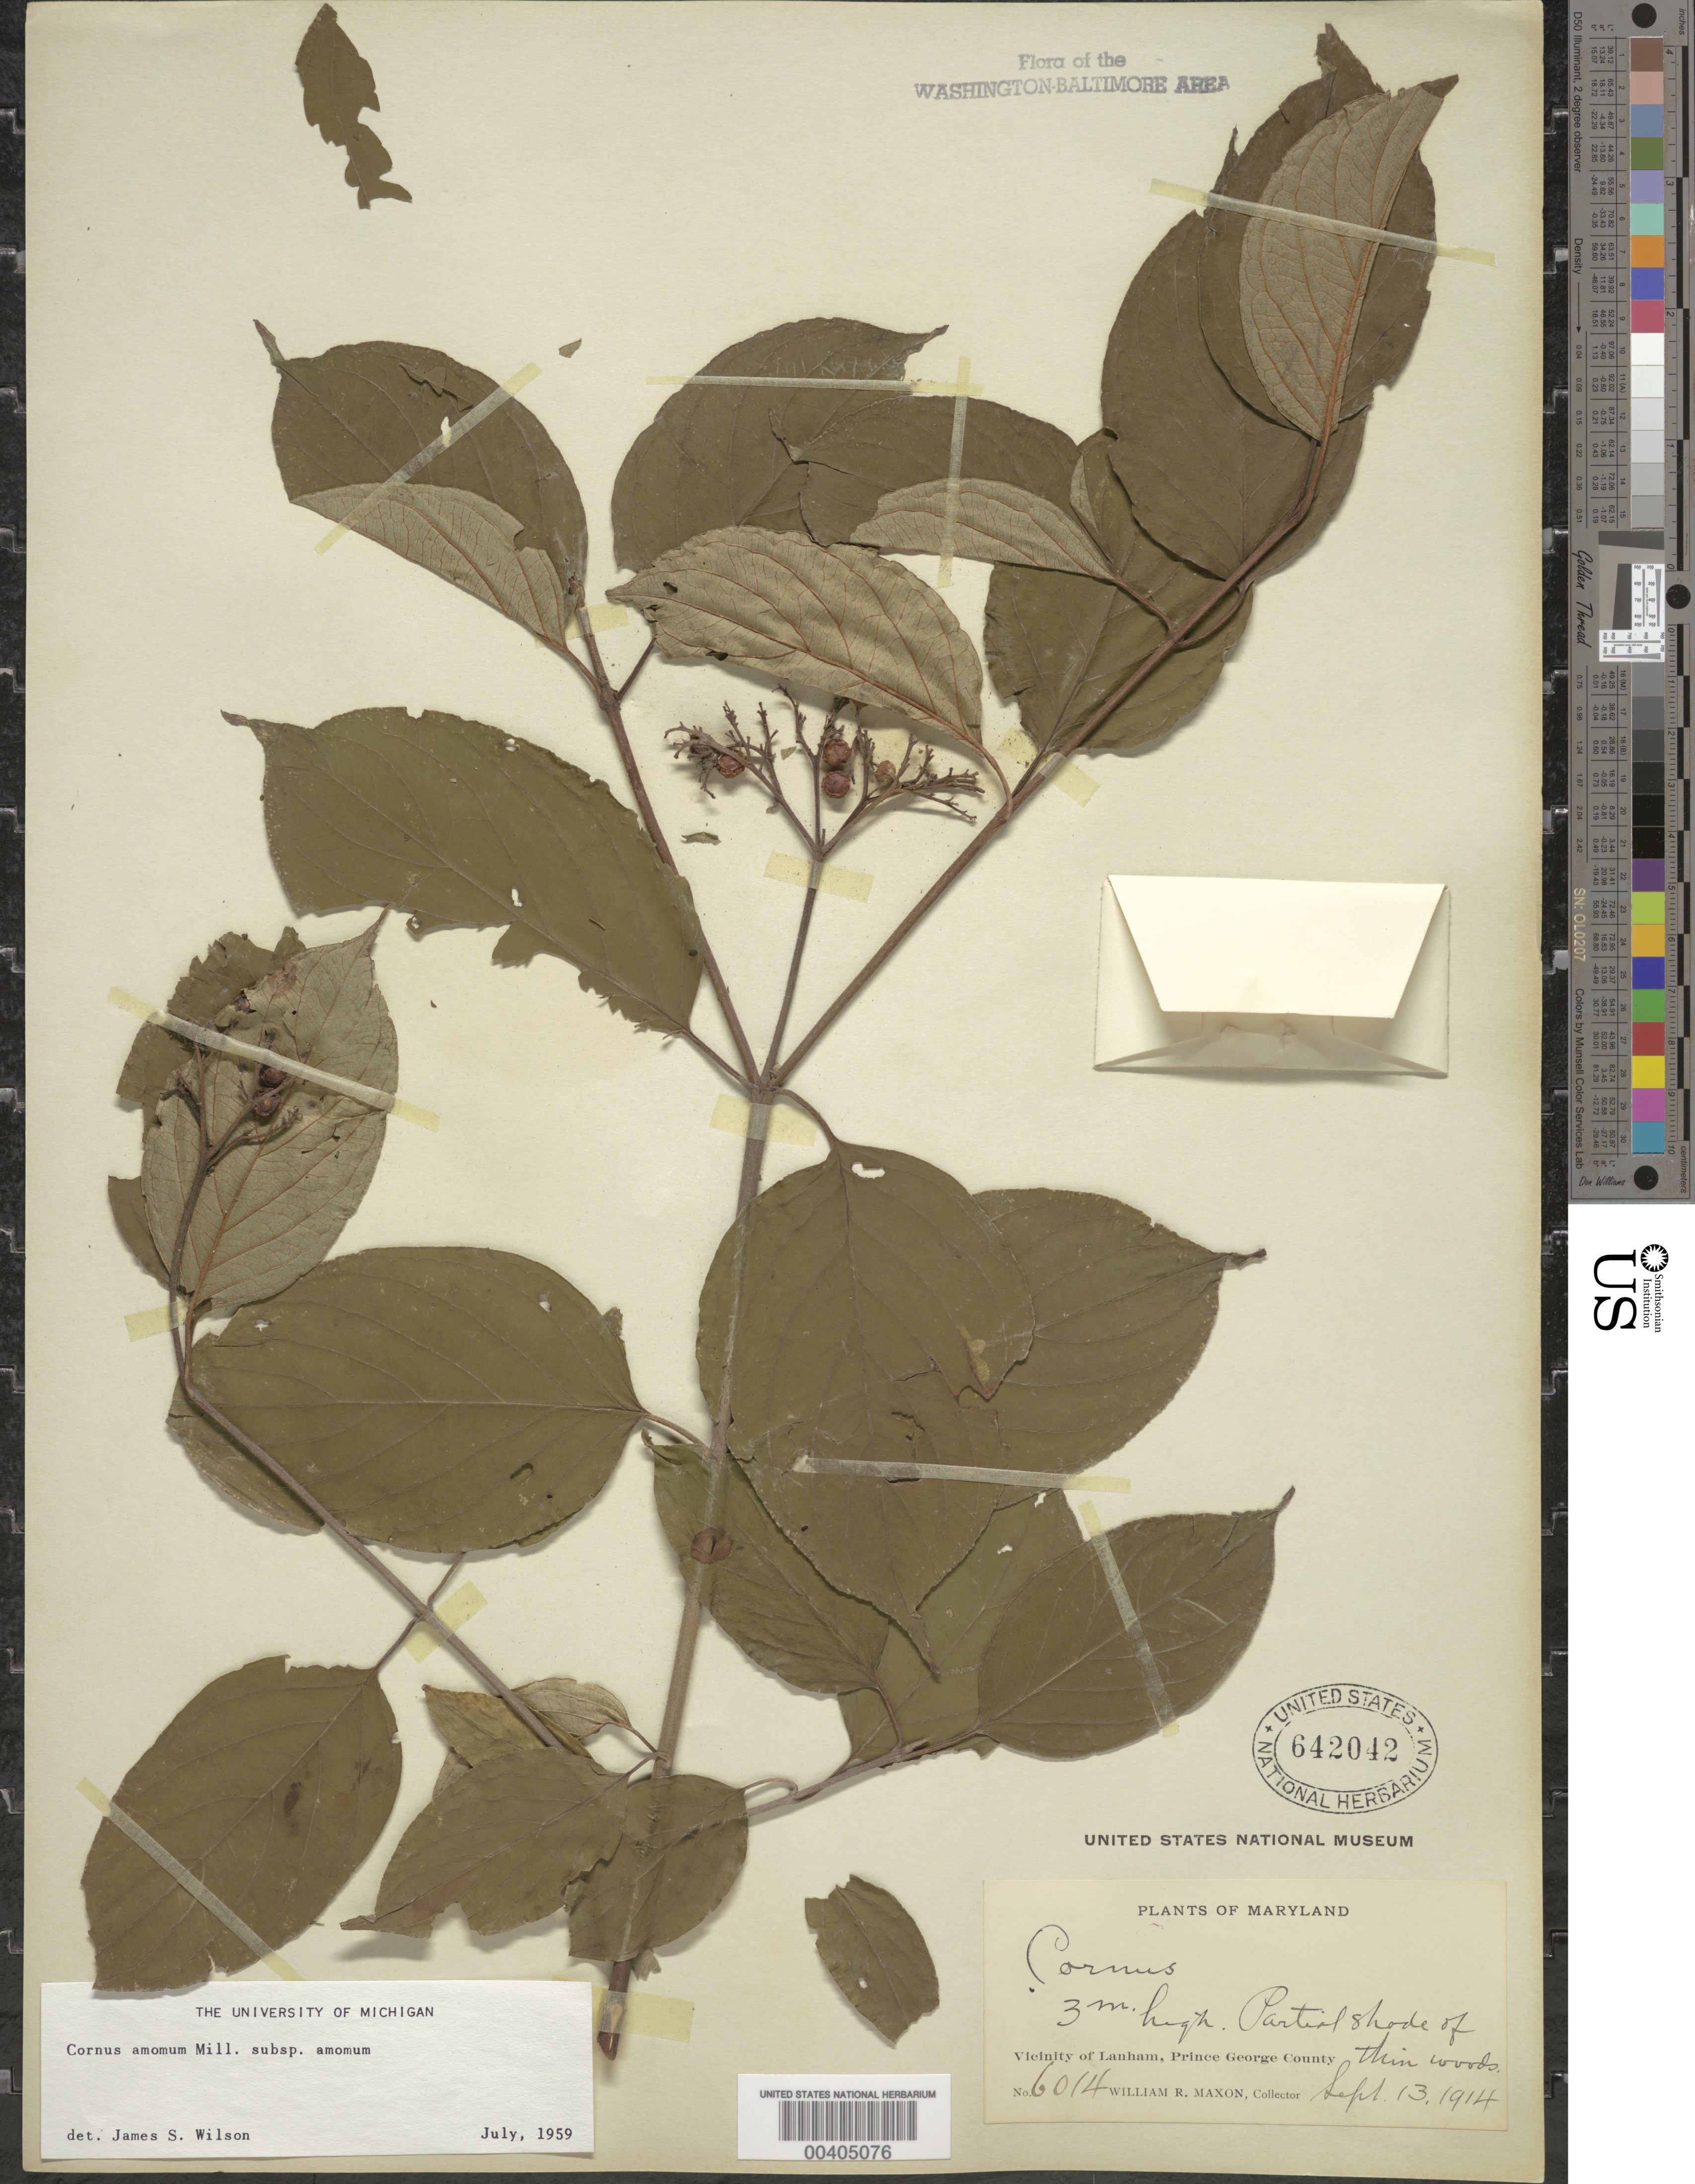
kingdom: Plantae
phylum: Tracheophyta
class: Magnoliopsida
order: Cornales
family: Cornaceae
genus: Cornus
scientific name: Cornus amomum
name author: Mill.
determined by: Wilson, J. S., (MICH), University of Michigan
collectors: W. R. Maxon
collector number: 6014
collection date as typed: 13 Sep 1914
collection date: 1914-09-13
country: United States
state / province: Maryland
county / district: Prince George's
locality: Vicinity of Lanham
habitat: Partial shade of thin woods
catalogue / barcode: US 642042